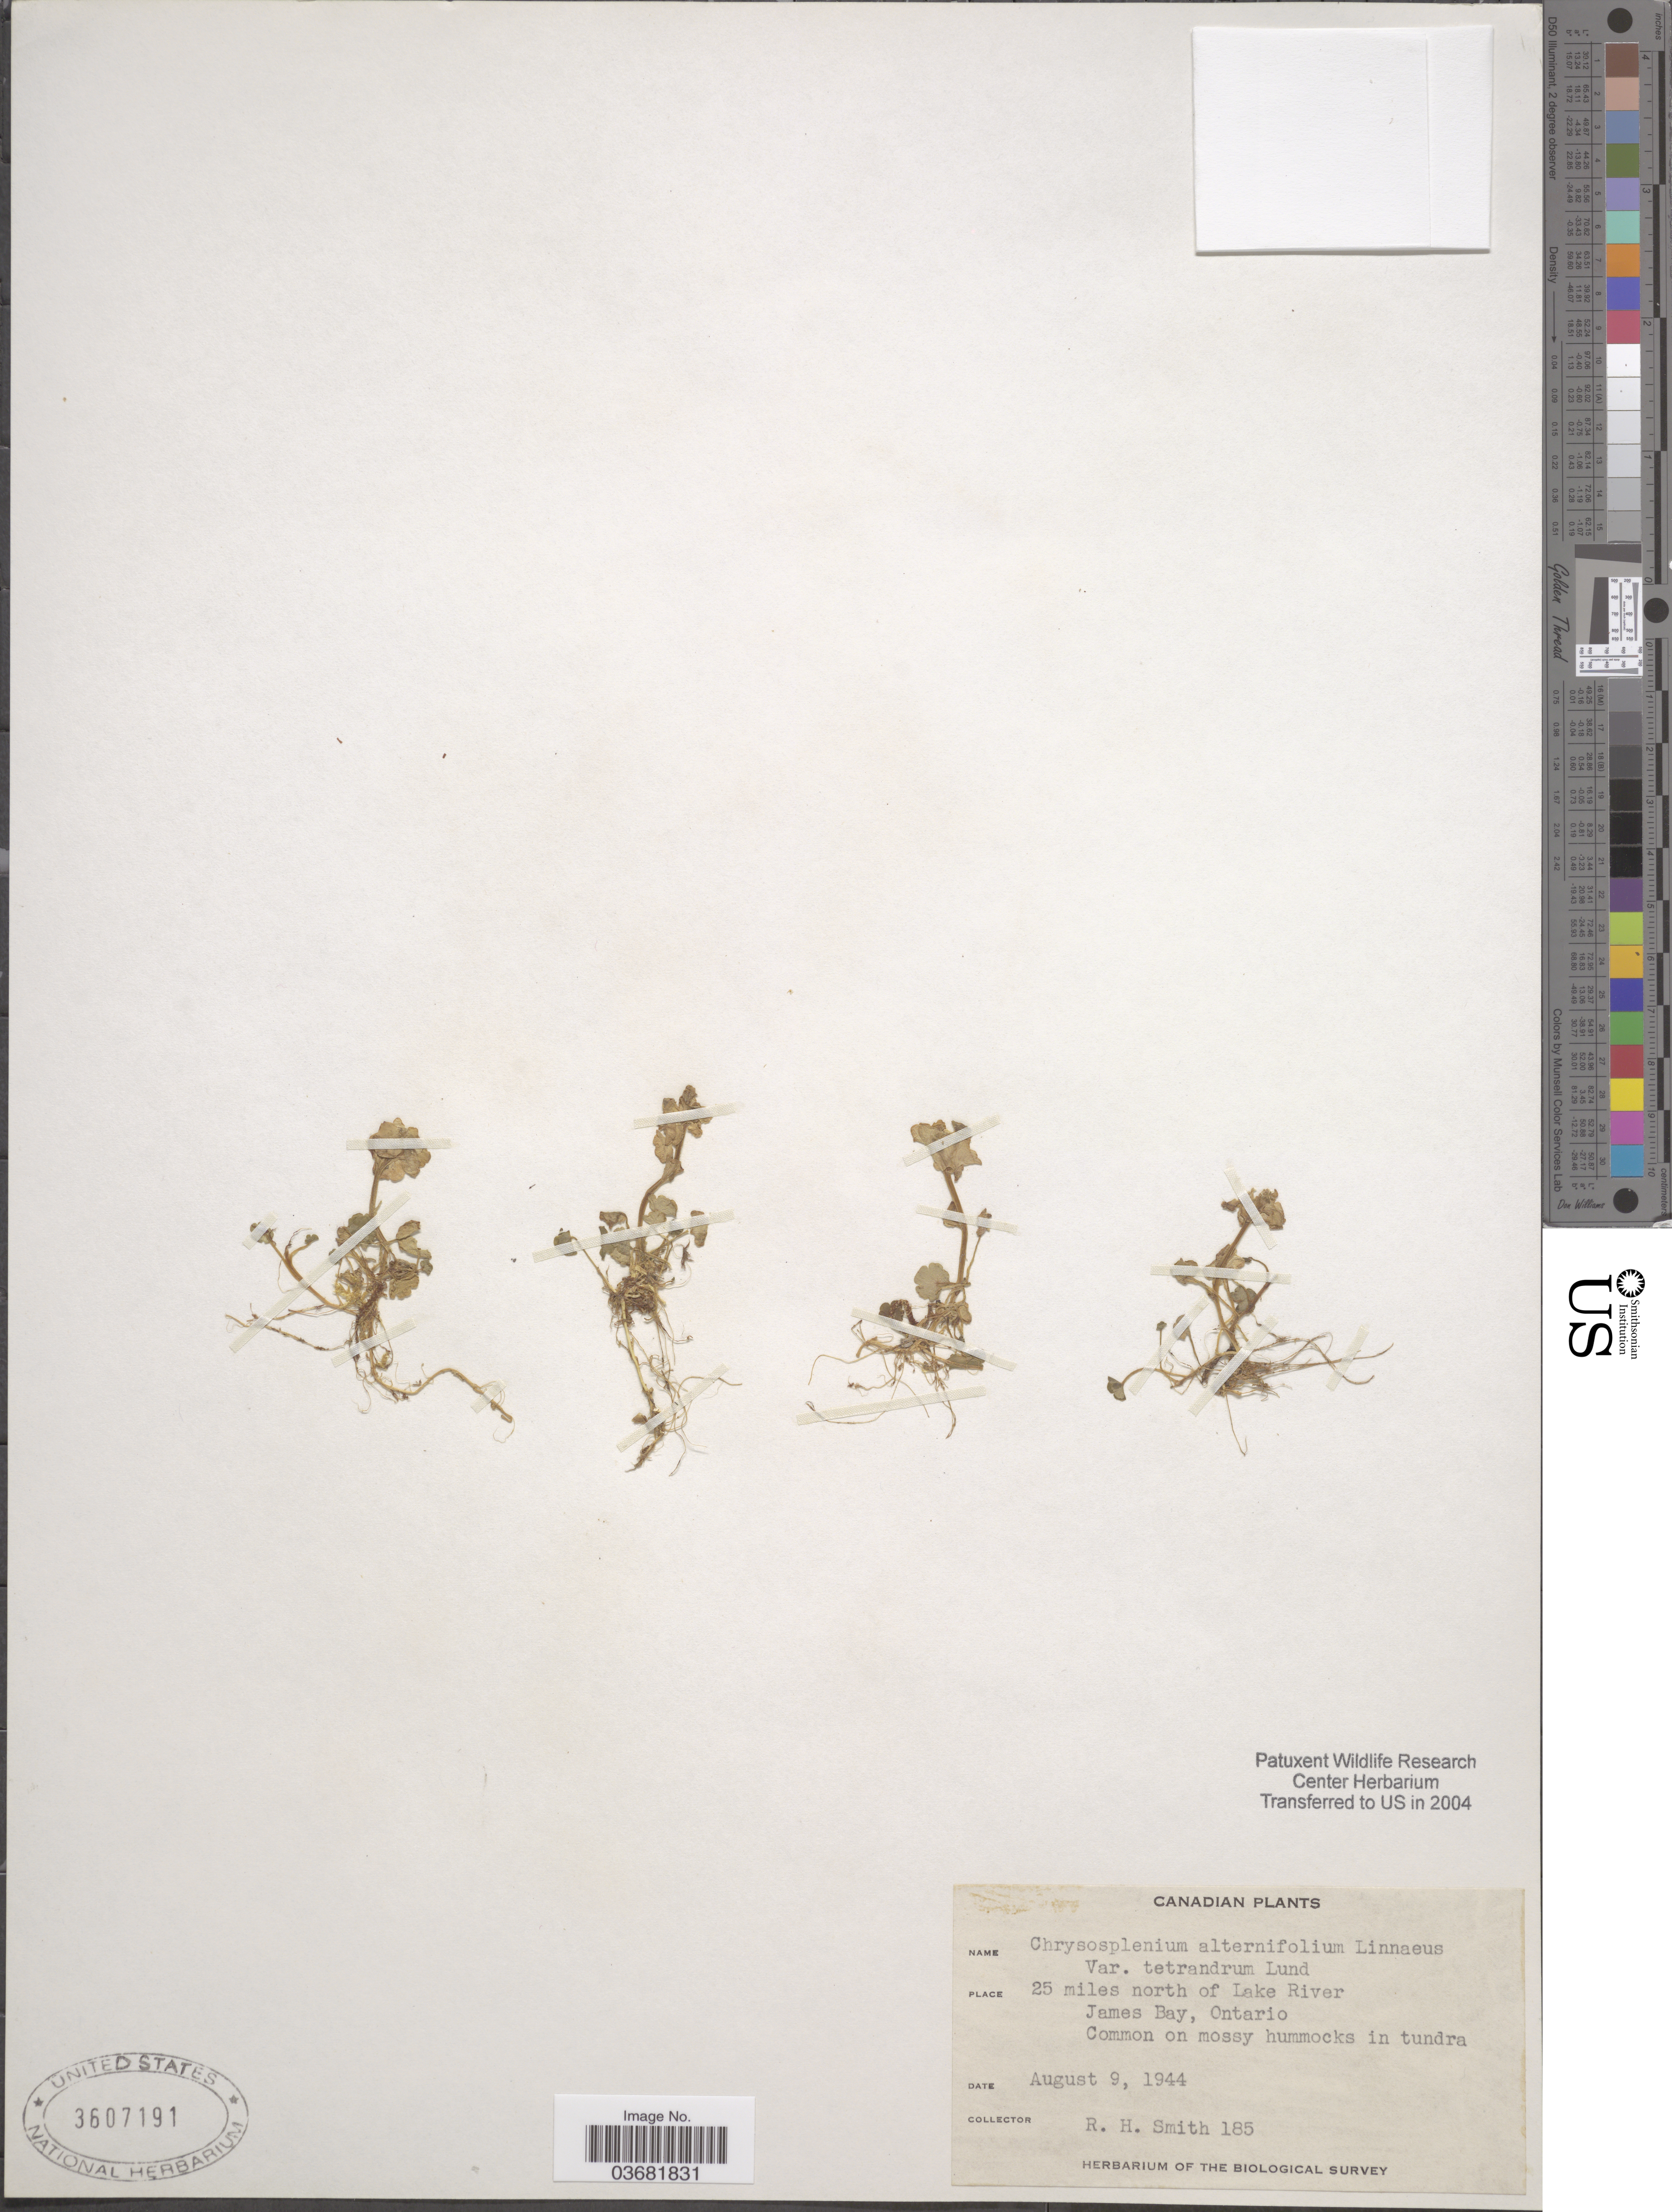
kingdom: Plantae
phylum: Tracheophyta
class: Magnoliopsida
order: Saxifragales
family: Saxifragaceae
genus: Chrysosplenium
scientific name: Chrysosplenium alternifolium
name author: L.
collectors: R. H. Smith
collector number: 185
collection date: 1944-08-09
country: Canada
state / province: Ontario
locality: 25 miles north of Lake River. James Bay. The Biological Survey.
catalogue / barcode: US 3607191